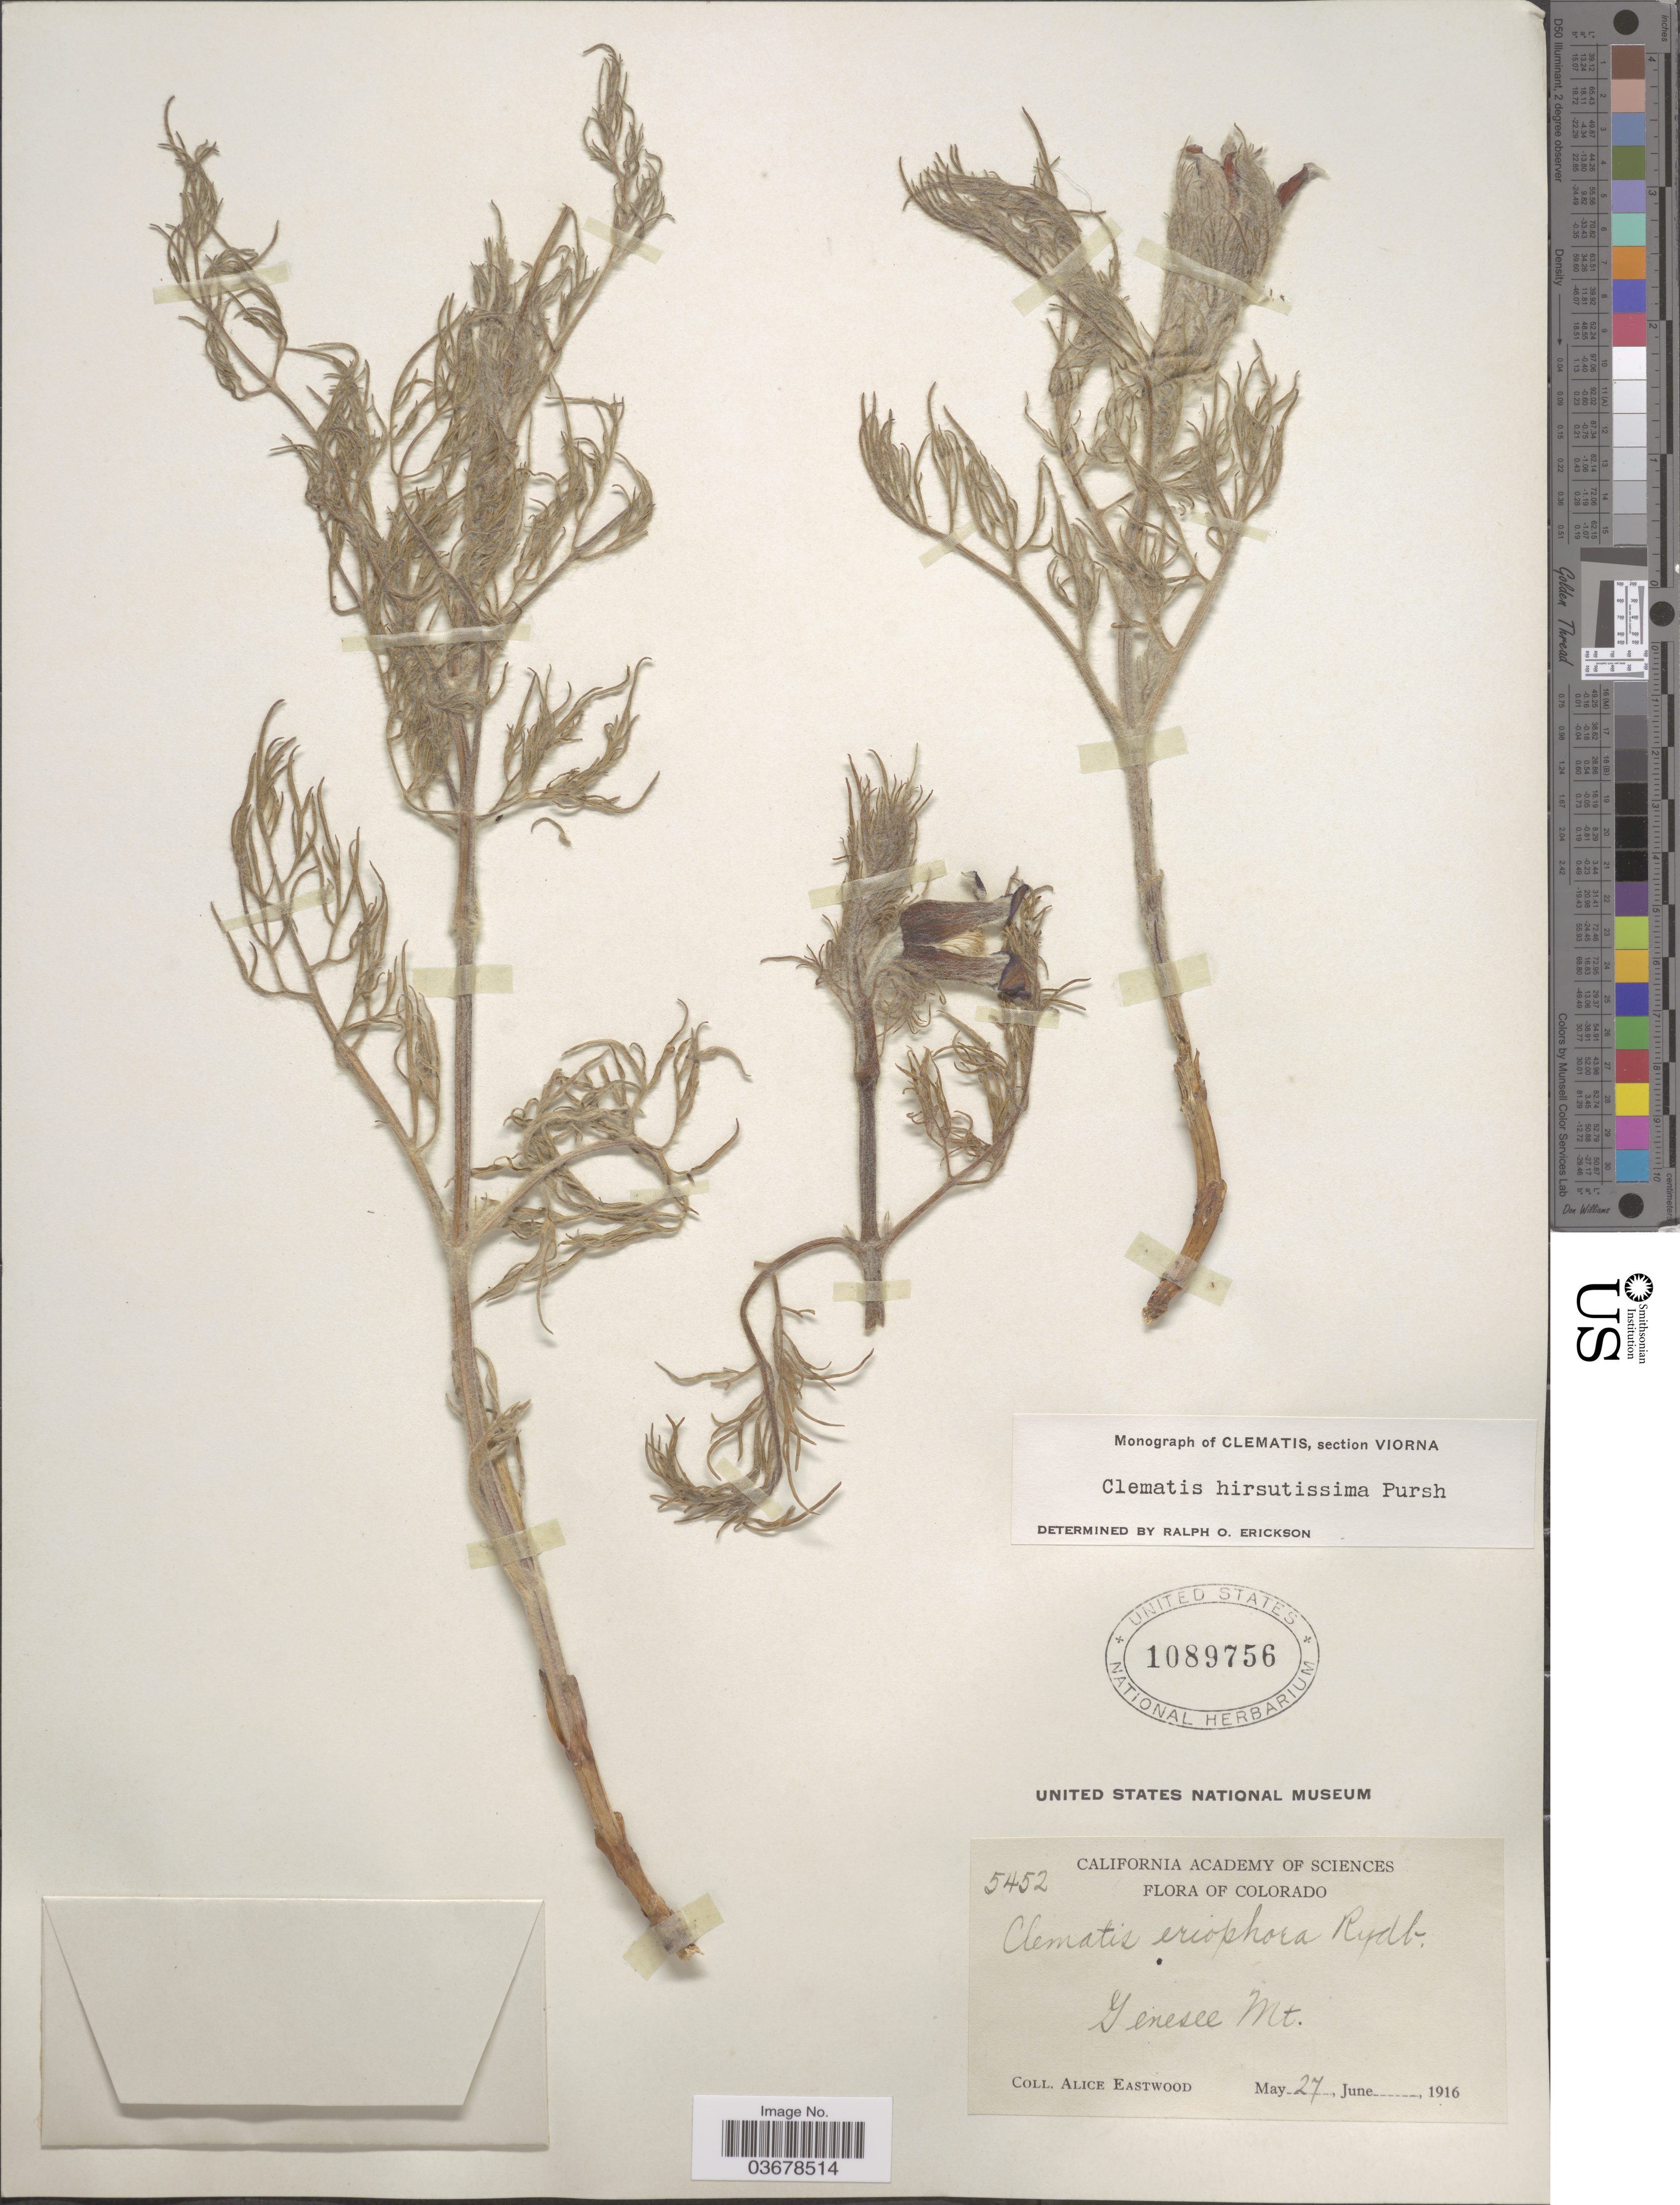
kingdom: Plantae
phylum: Tracheophyta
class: Magnoliopsida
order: Ranunculales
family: Ranunculaceae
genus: Clematis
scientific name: Clematis viorna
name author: L.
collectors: A. Eastwood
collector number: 5452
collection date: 1916-05-27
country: United States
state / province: Colorado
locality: Genesee Mt.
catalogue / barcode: US 1089756